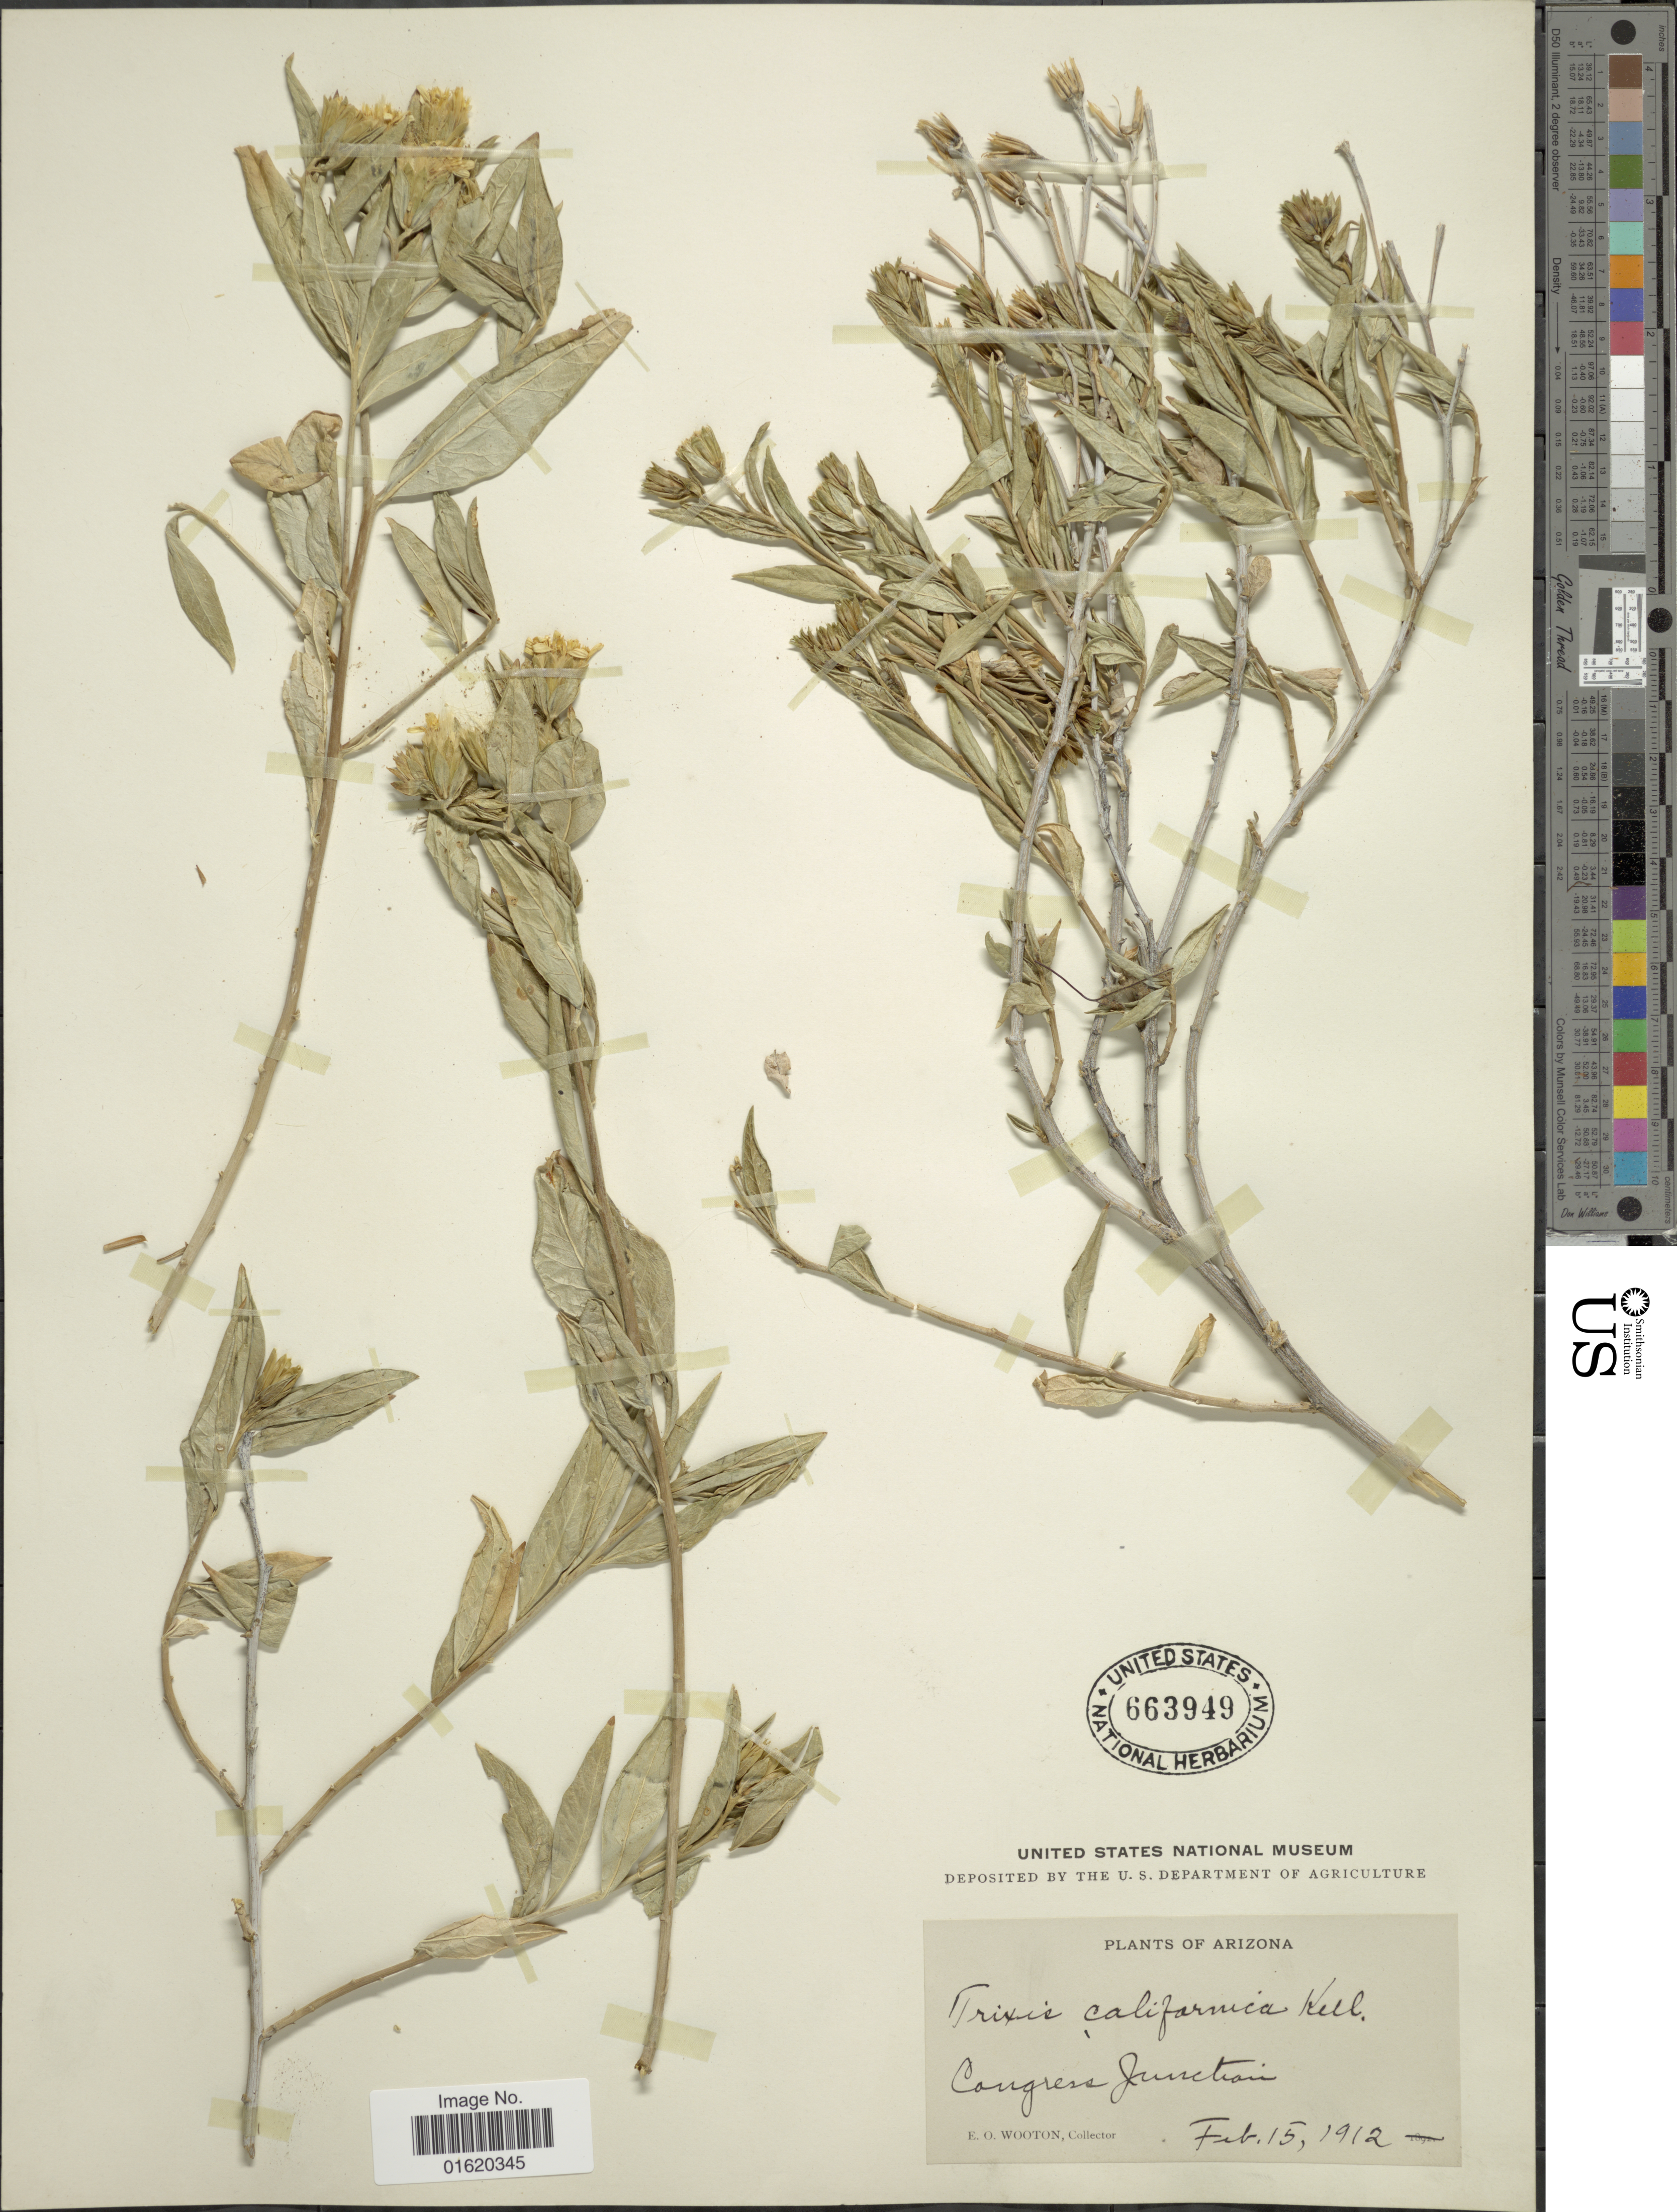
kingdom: Plantae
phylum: Tracheophyta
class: Magnoliopsida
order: Asterales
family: Asteraceae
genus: Trixis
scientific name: Trixis californica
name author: Kellogg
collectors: E. O. Wooton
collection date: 1912-02-15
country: United States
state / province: Arizona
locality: Congress Junction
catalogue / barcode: US 663949